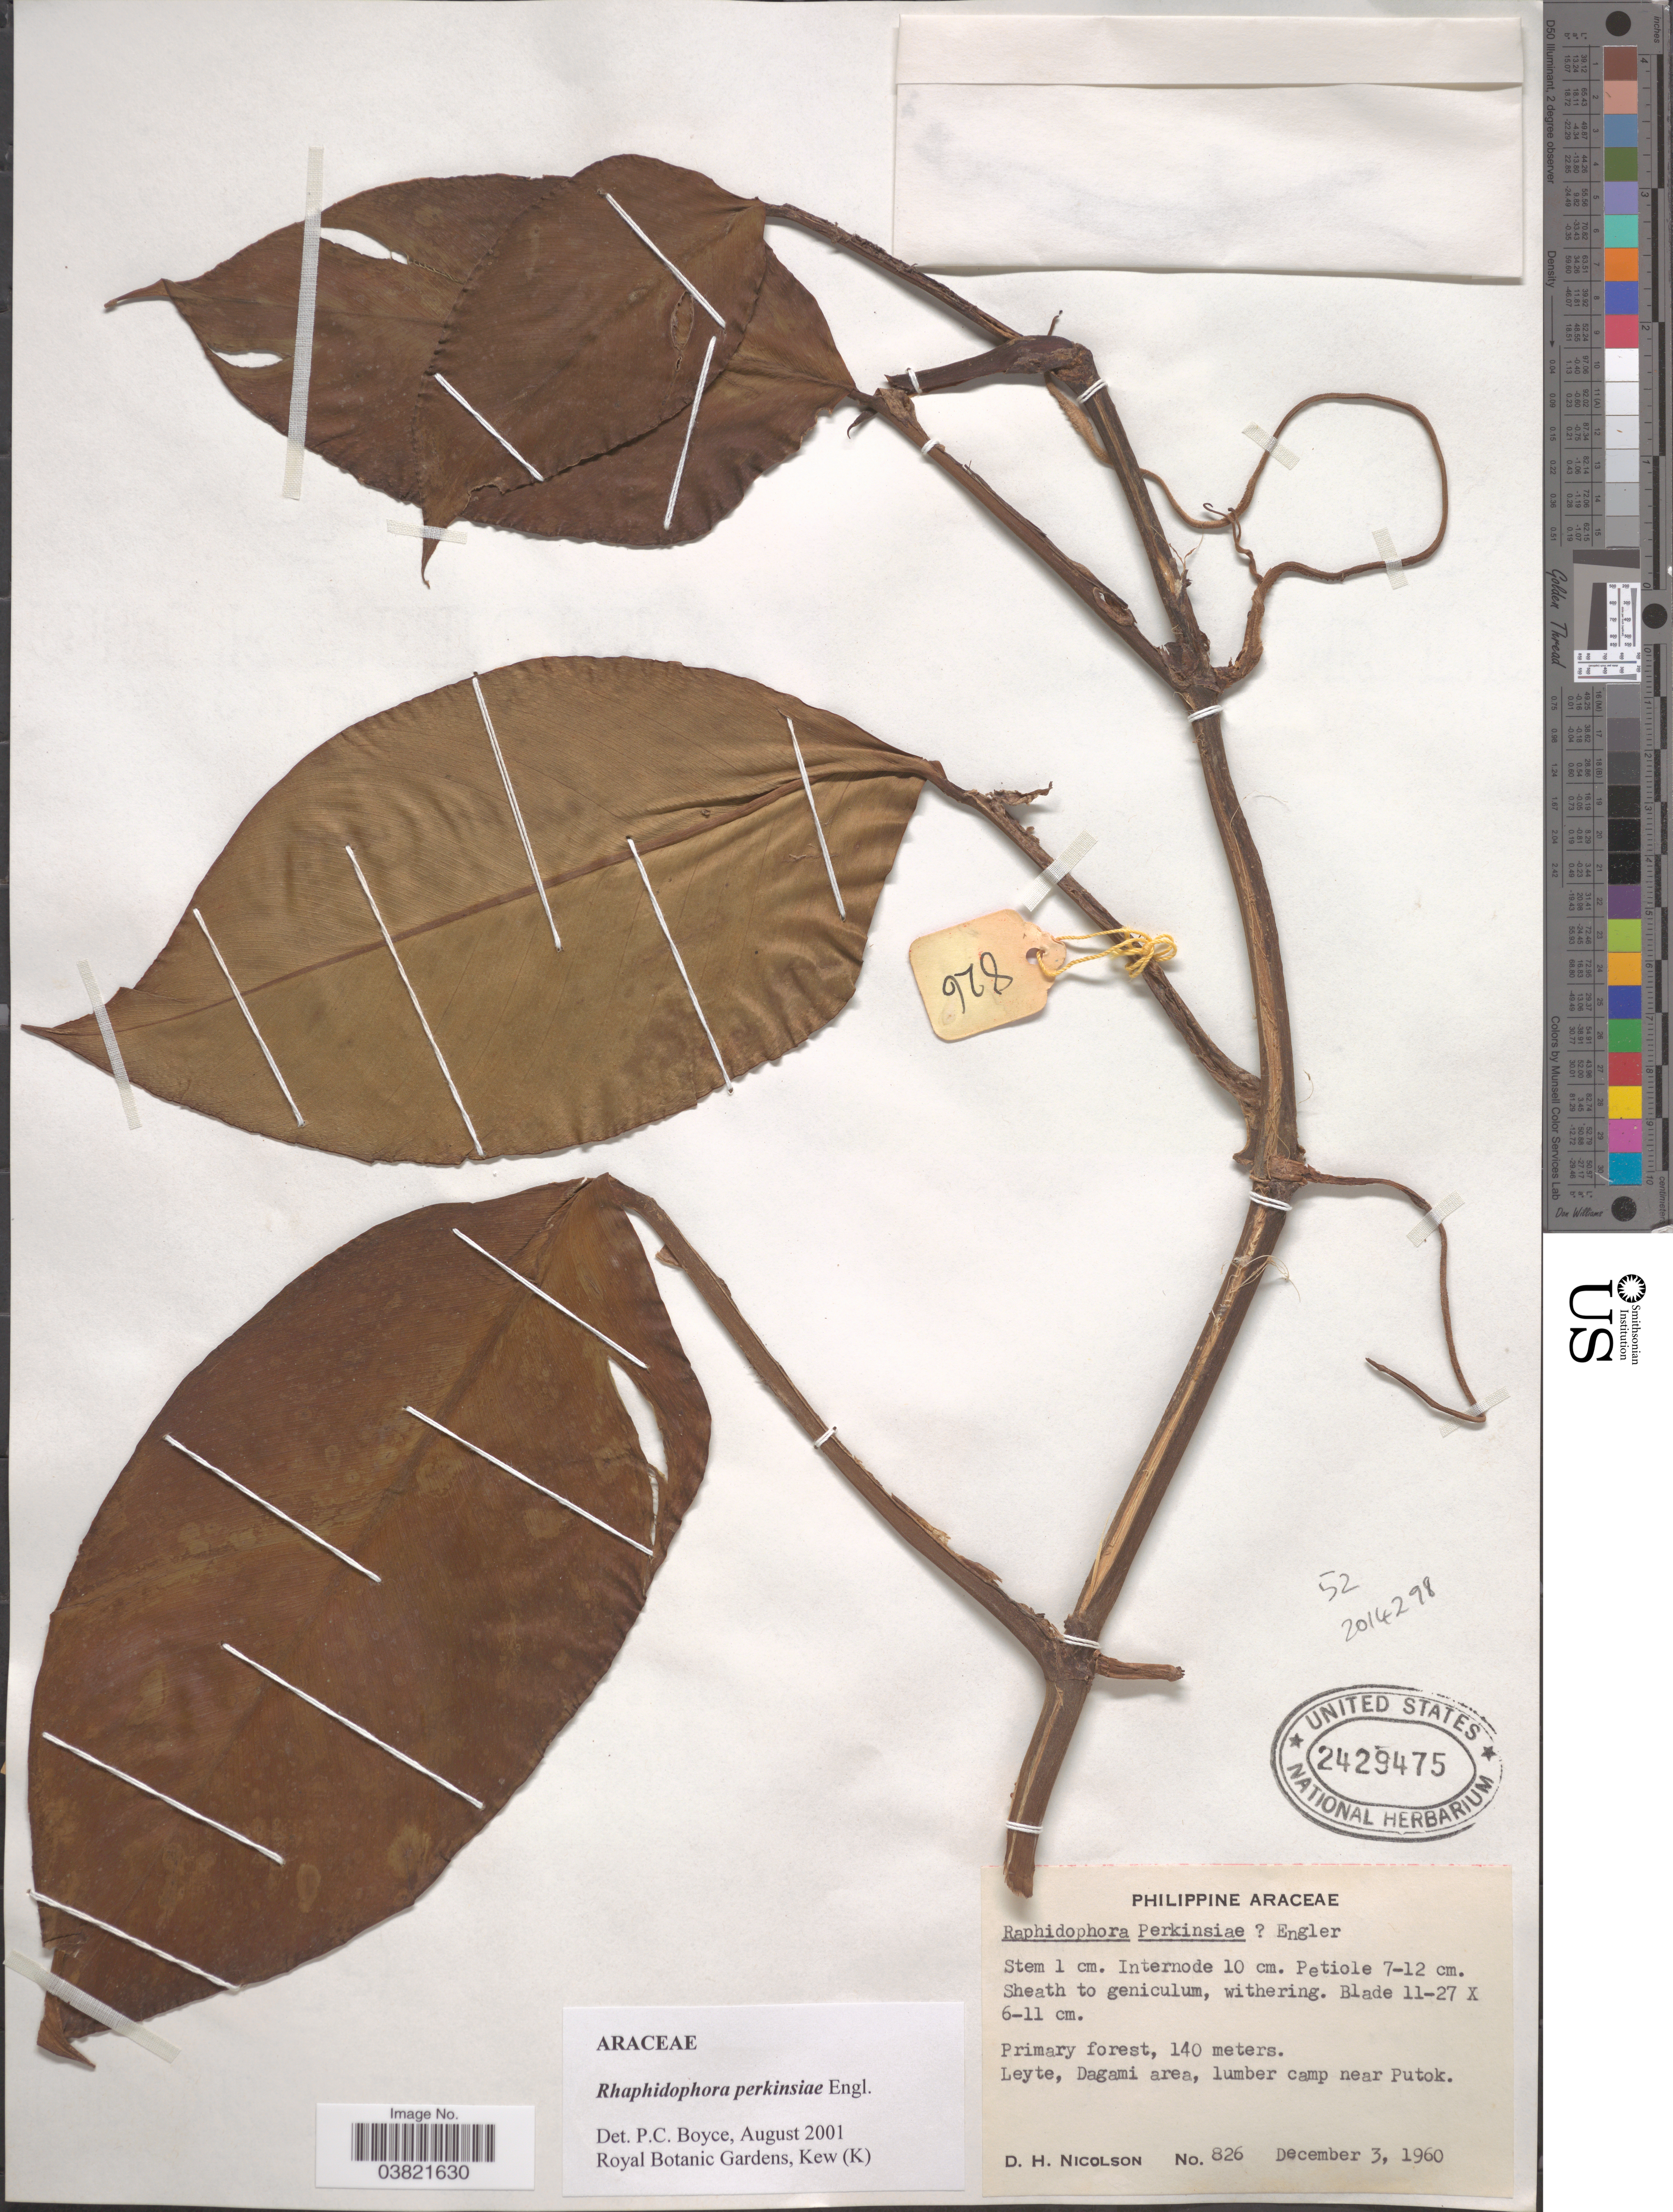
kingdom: Plantae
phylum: Tracheophyta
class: Liliopsida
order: Alismatales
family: Araceae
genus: Rhaphidophora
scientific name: Rhaphidophora perkinsiae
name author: Engl.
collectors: D. H. Nicolson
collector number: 826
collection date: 1960-12-03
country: Philippines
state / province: Eastern Visayas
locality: Leyte, Dagami area, lumber camp near Putok.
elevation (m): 140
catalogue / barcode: US 2429475